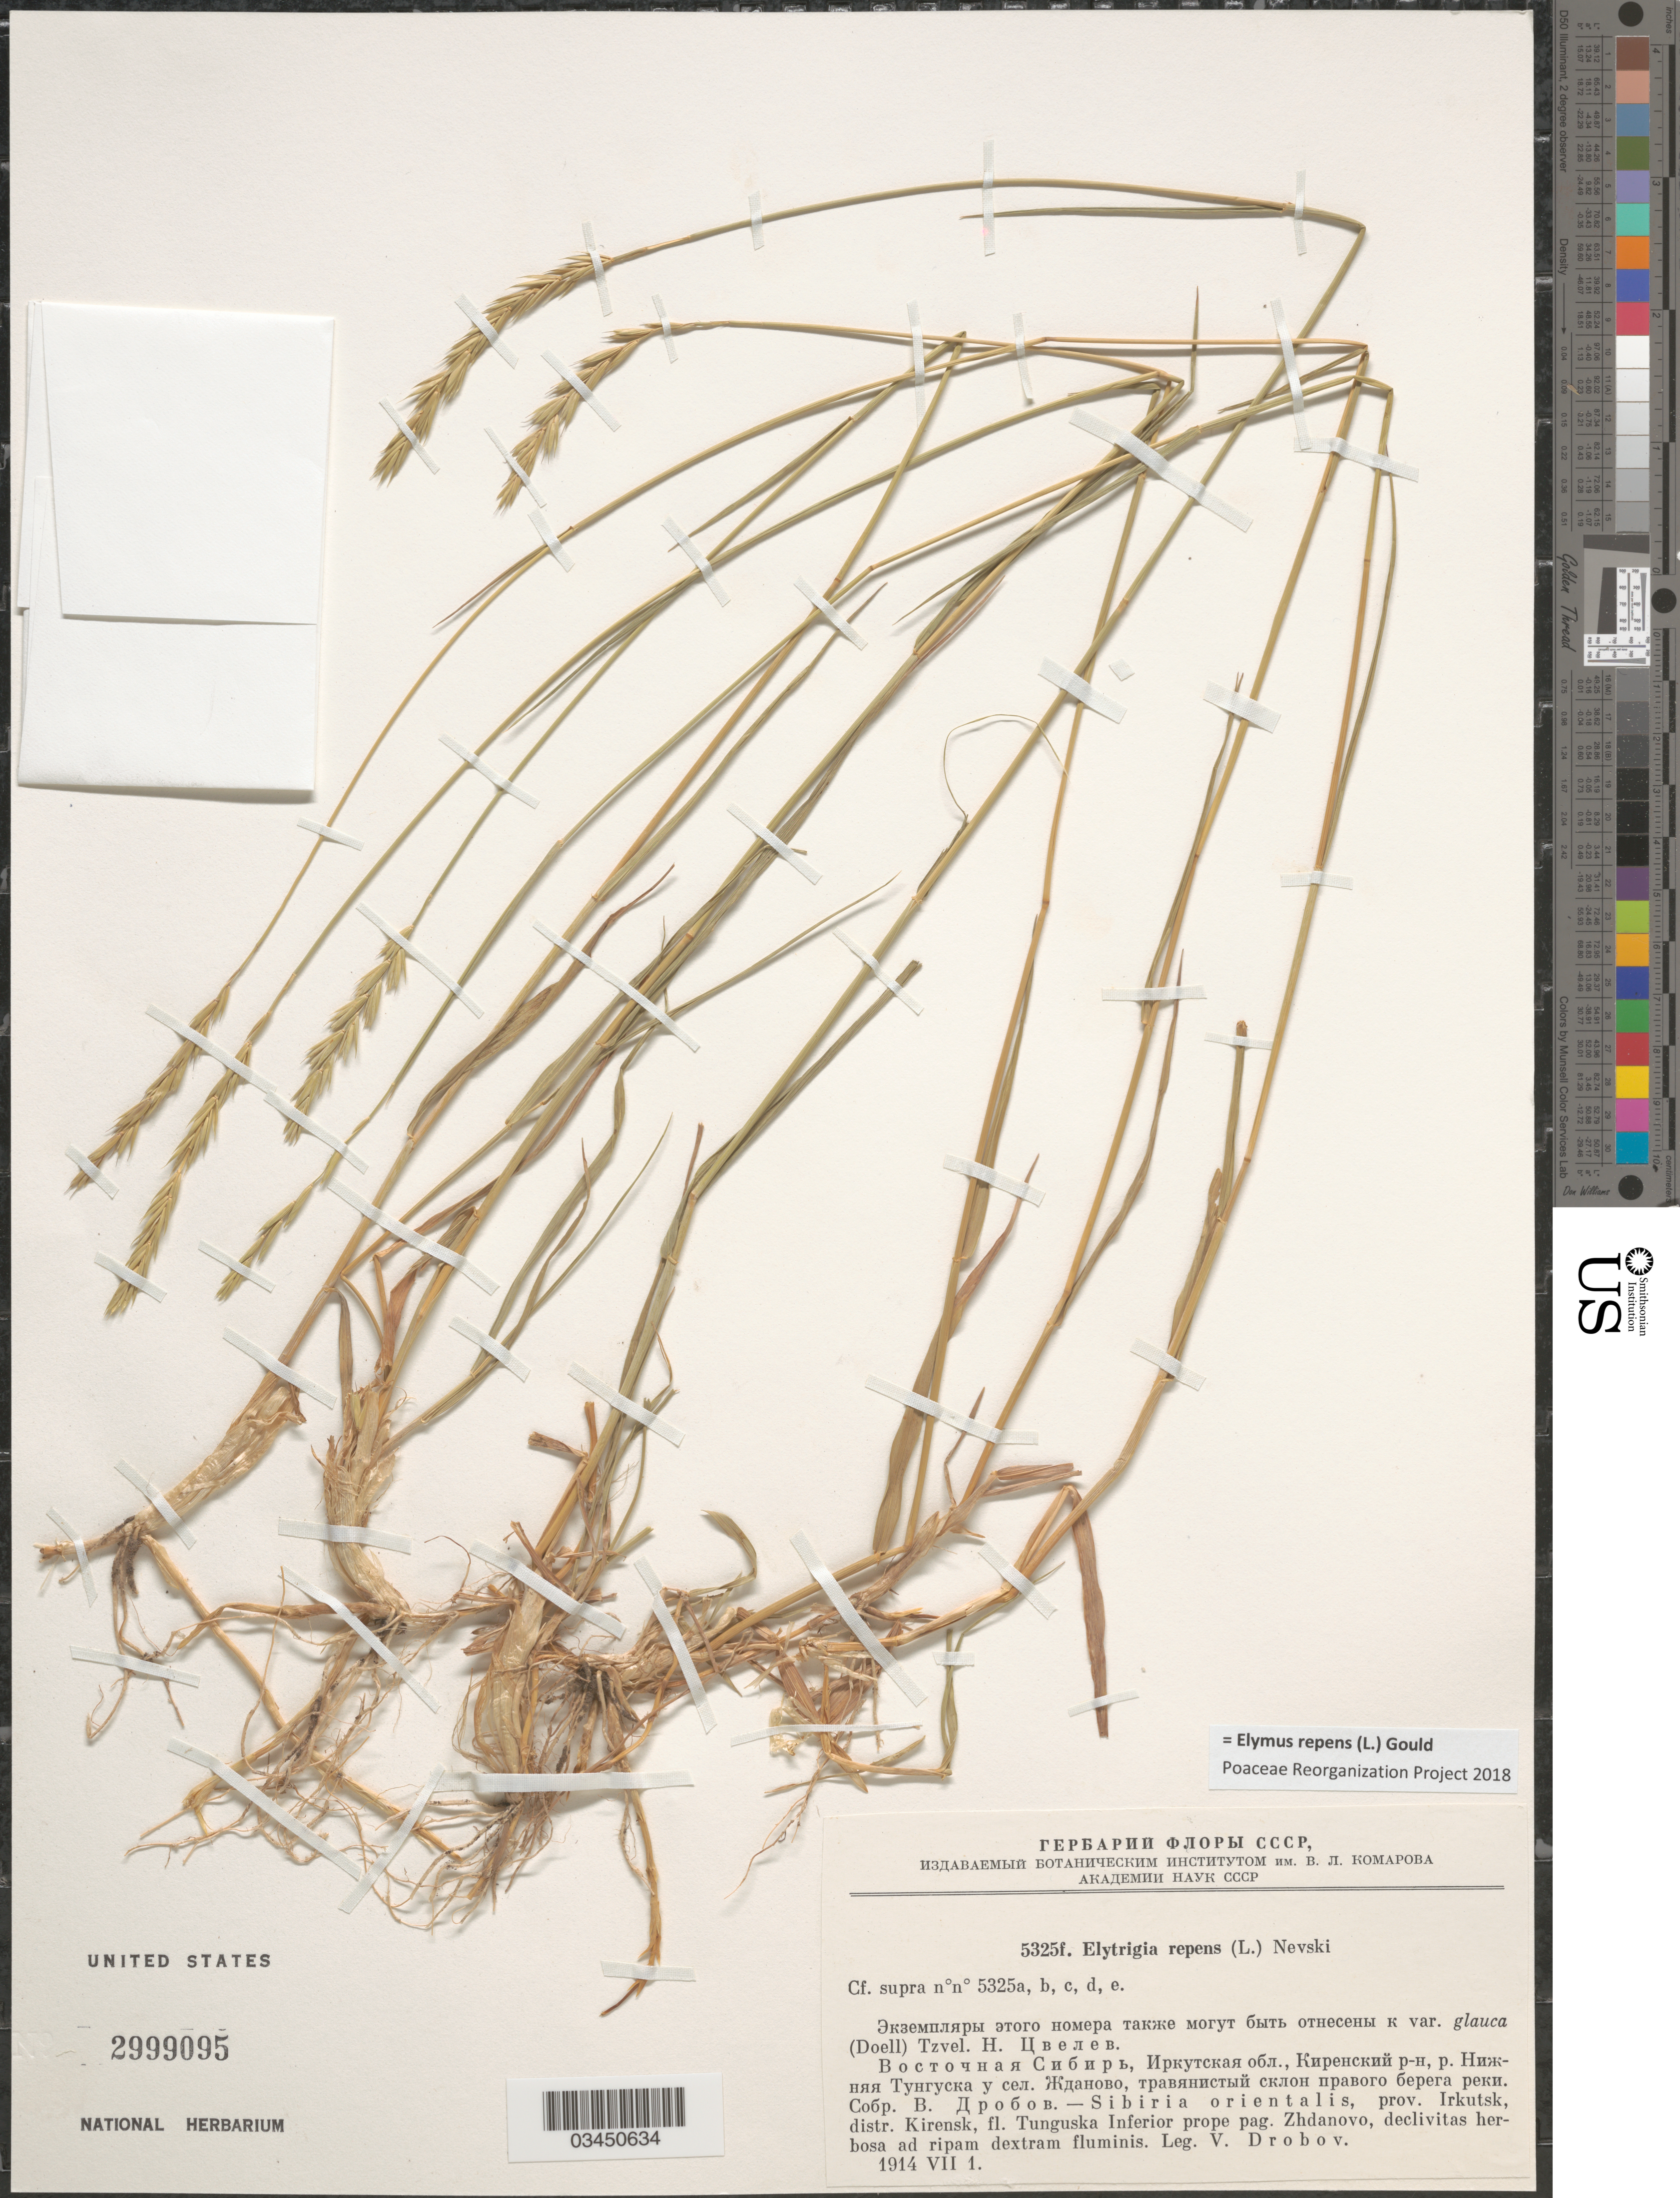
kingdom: Plantae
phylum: Tracheophyta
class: Liliopsida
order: Poales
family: Poaceae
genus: Elymus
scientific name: Elymus repens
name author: (L.) Gould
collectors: V. Drobov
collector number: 5325f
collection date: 1914-07-01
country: Russian Federation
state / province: Irkutsk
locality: Sibiria orientalis, distr. Kirensk, fl. Tunguska Inferior prope pag. Zhdanovo, declivitas herbosa ad ripam dextram fluminis.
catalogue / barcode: US 2999095